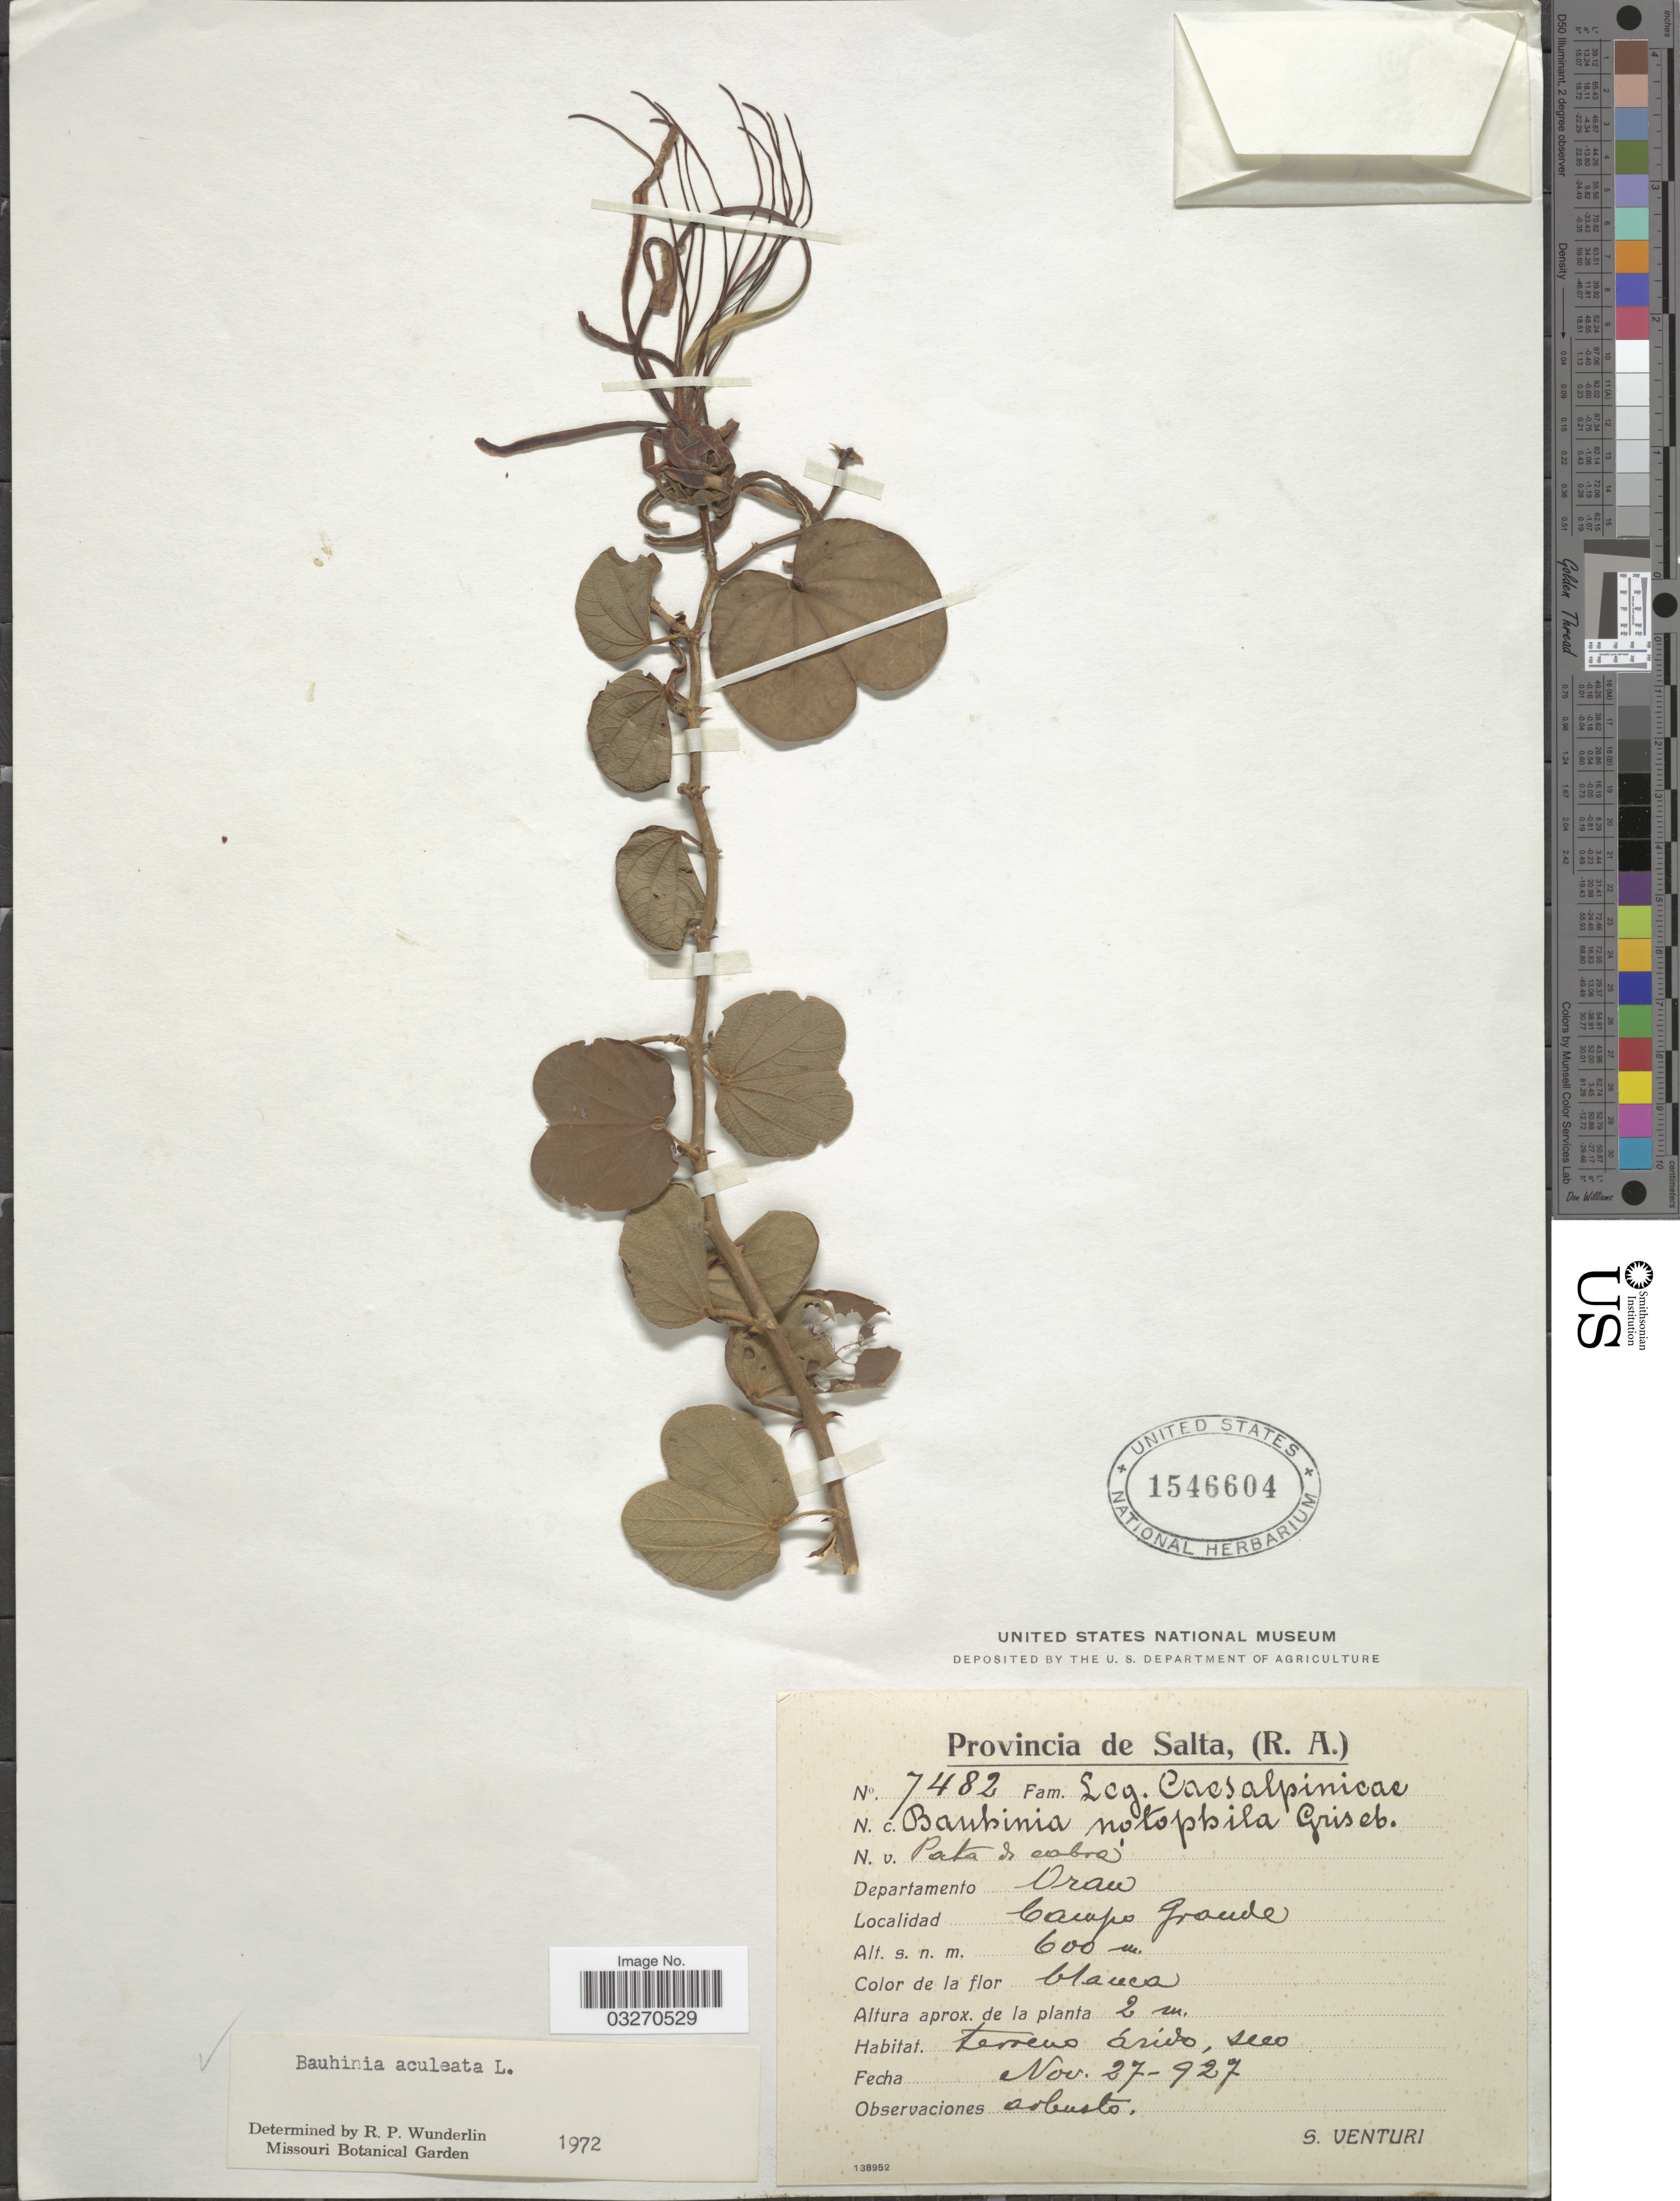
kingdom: Plantae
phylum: Tracheophyta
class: Magnoliopsida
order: Fabales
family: Fabaceae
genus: Bauhinia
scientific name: Bauhinia aculeata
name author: L.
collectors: S. Venturi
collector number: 7482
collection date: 1927-11-27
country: Argentina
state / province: Salta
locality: Provincia de Salta, (R.A.). Departamento Oran. Campo Grande.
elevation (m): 600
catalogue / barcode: US 1546604